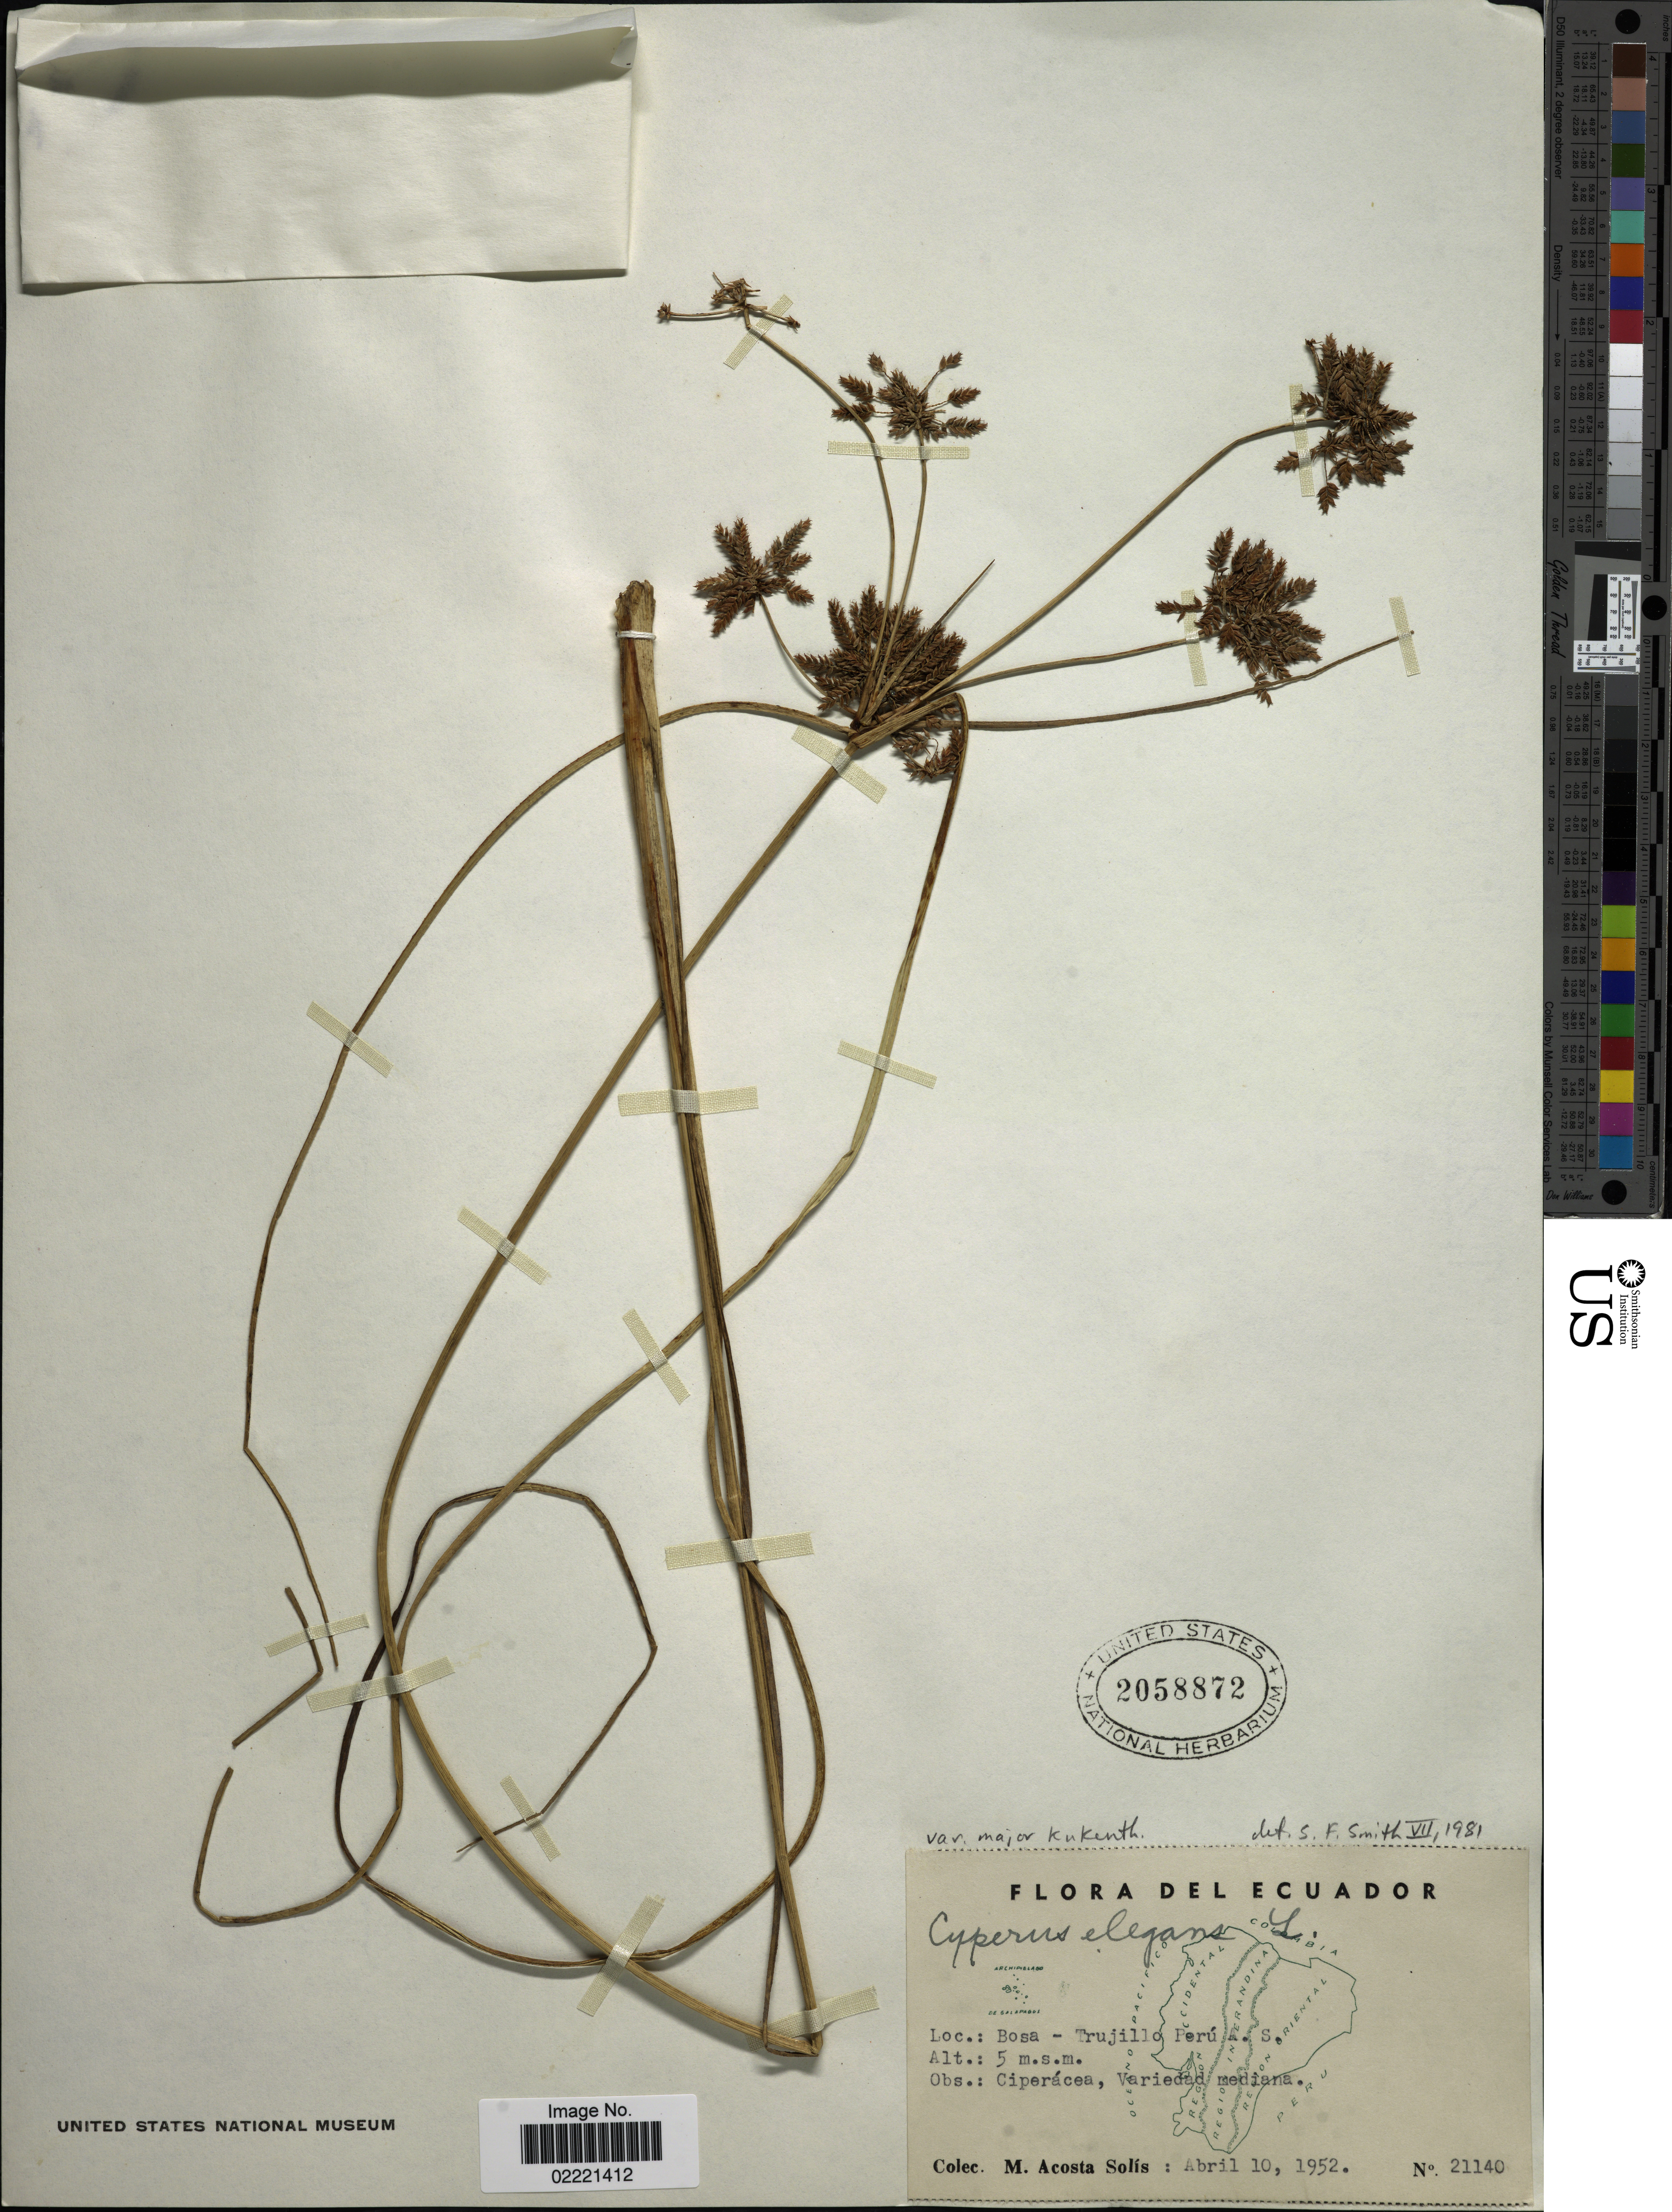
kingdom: Plantae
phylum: Tracheophyta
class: Liliopsida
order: Poales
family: Cyperaceae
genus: Cyperus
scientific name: Cyperus elegans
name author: L.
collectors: M. Acosta Solis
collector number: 21140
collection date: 1952-04-10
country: Ecuador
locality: Bosa- Trujillo Peru A.S.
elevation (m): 5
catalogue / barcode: US 2058872